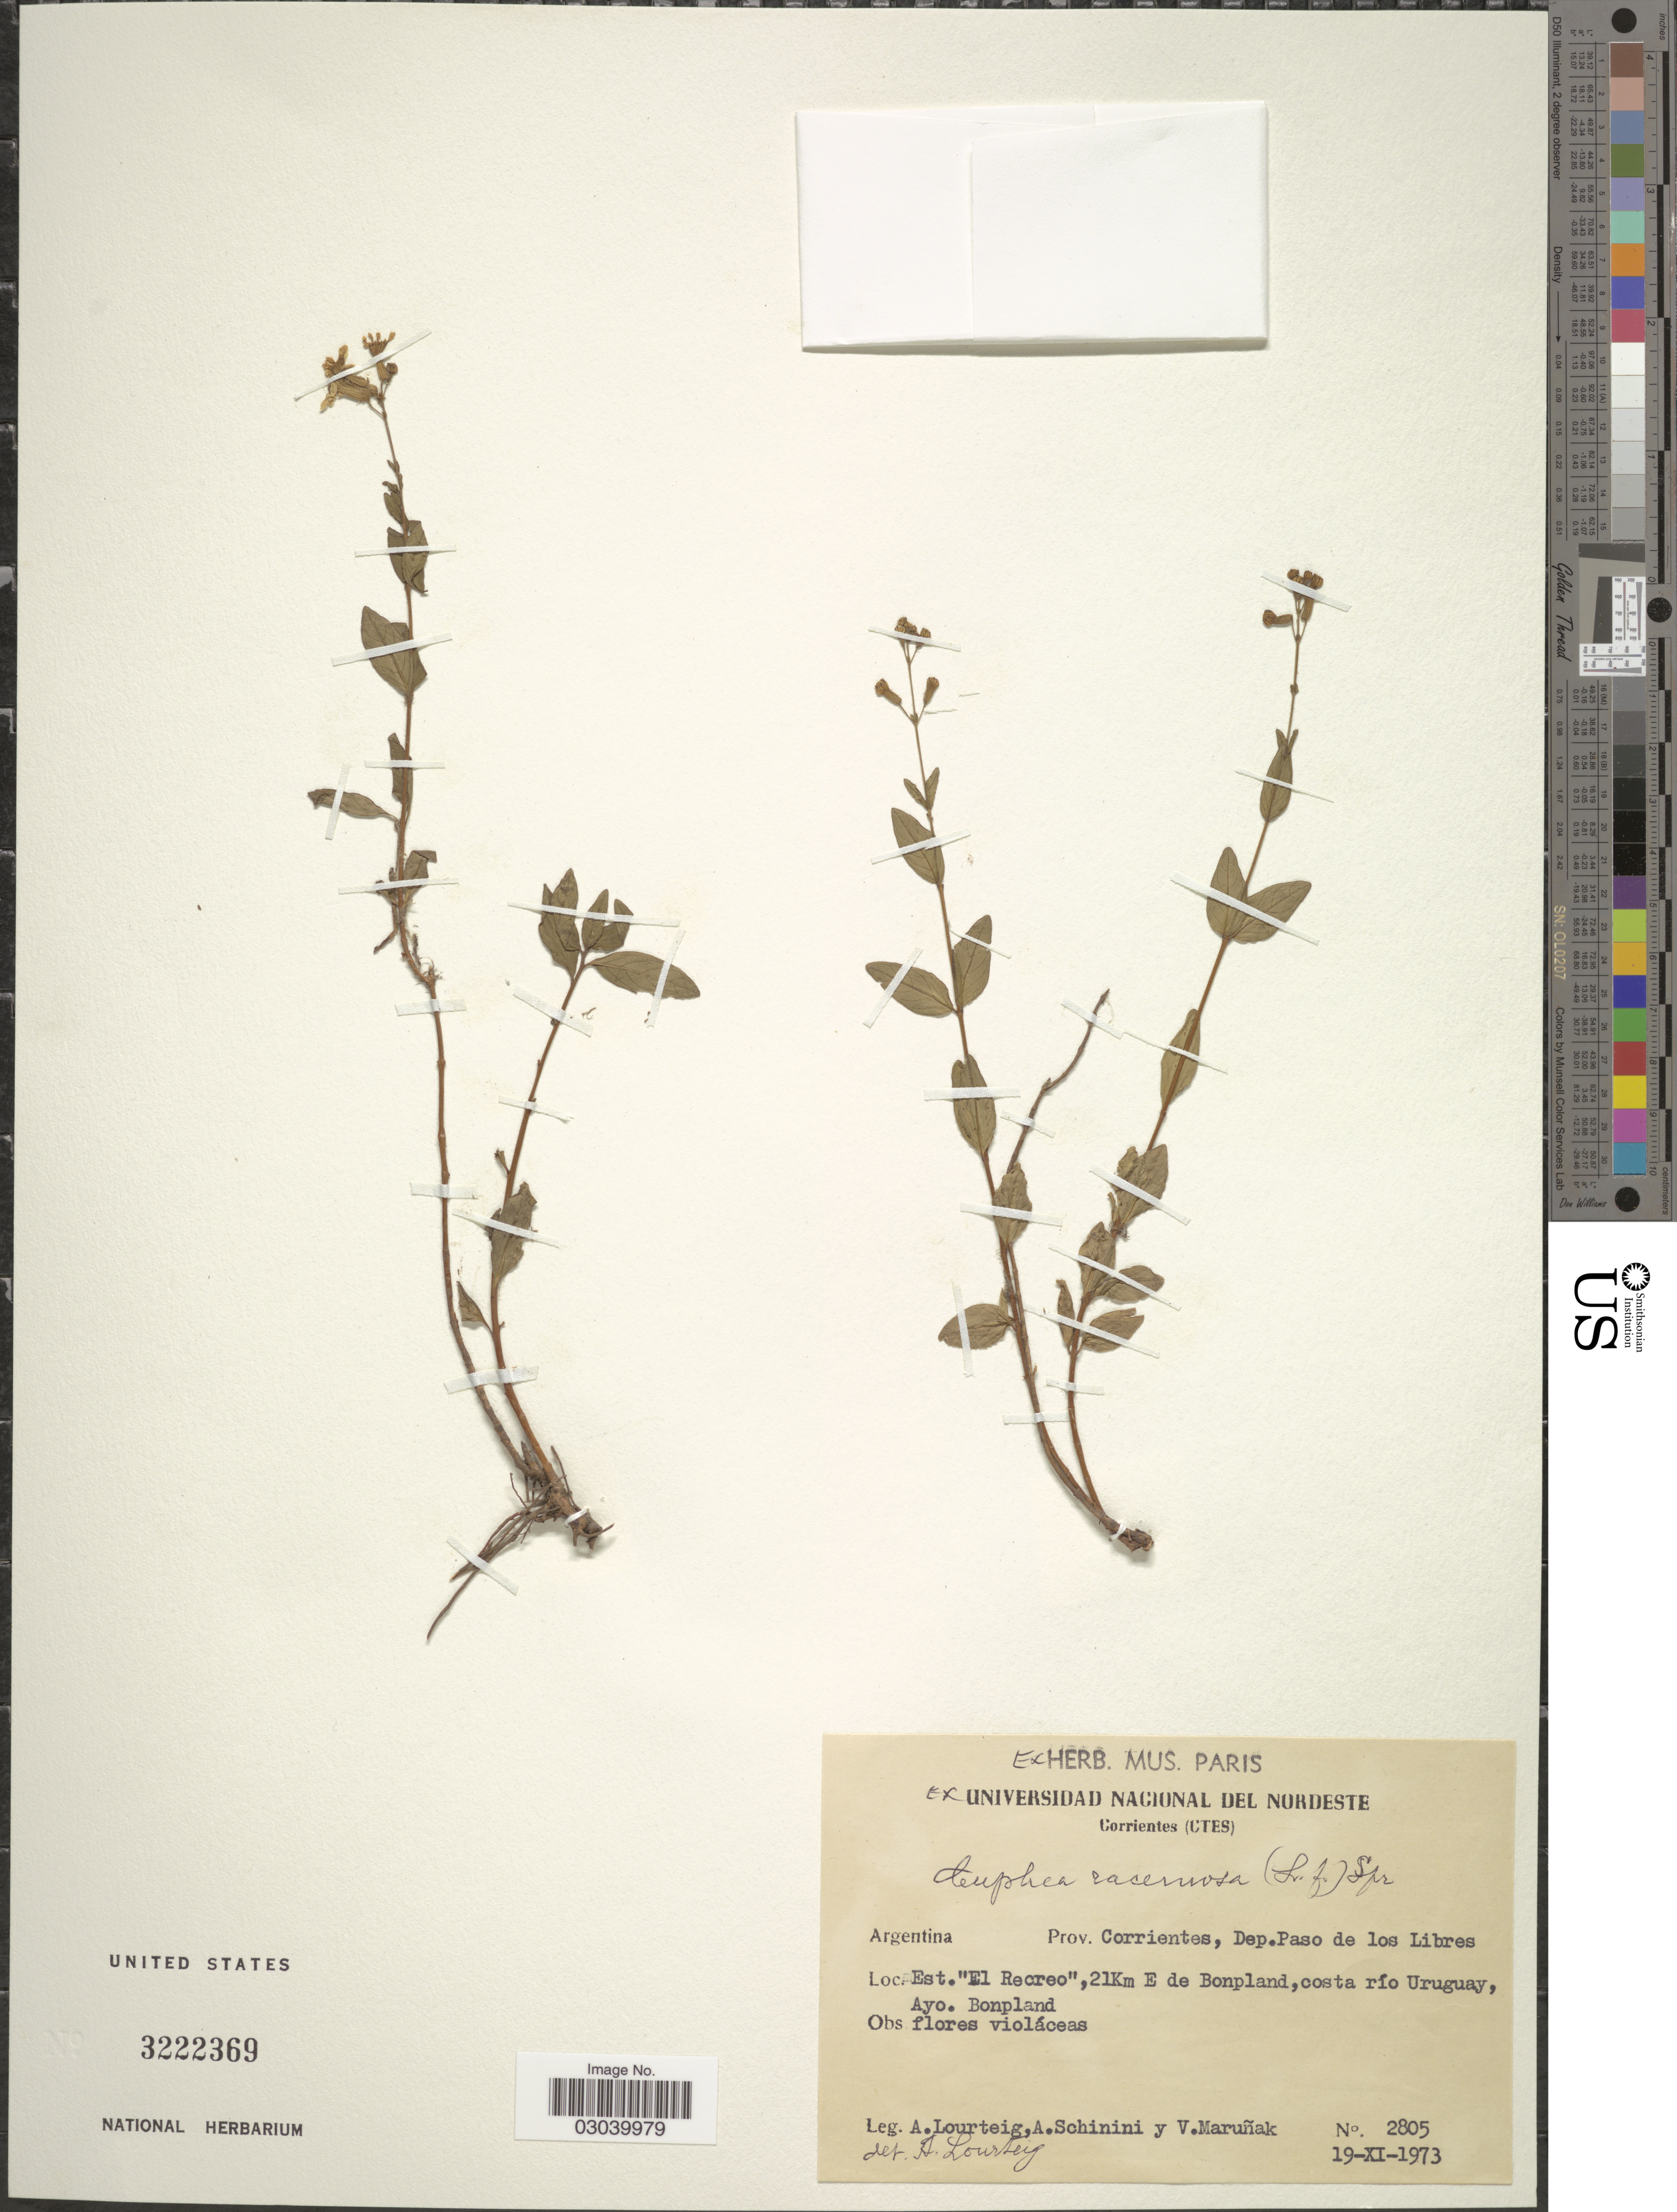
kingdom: Plantae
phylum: Tracheophyta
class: Magnoliopsida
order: Myrtales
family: Lythraceae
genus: Cuphea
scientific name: Cuphea racemosa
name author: (L. f.) Spreng.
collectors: A. Lourteig, A. Schinini & V. Maruñak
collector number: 2805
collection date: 1973-11-19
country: Argentina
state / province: Corrientes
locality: Dep. Paso de los Libres, Est. "El Recreo", 21 Km E de Bonpland, costa río Uruguay, Ayo. Bonpland.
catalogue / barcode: US 3222369